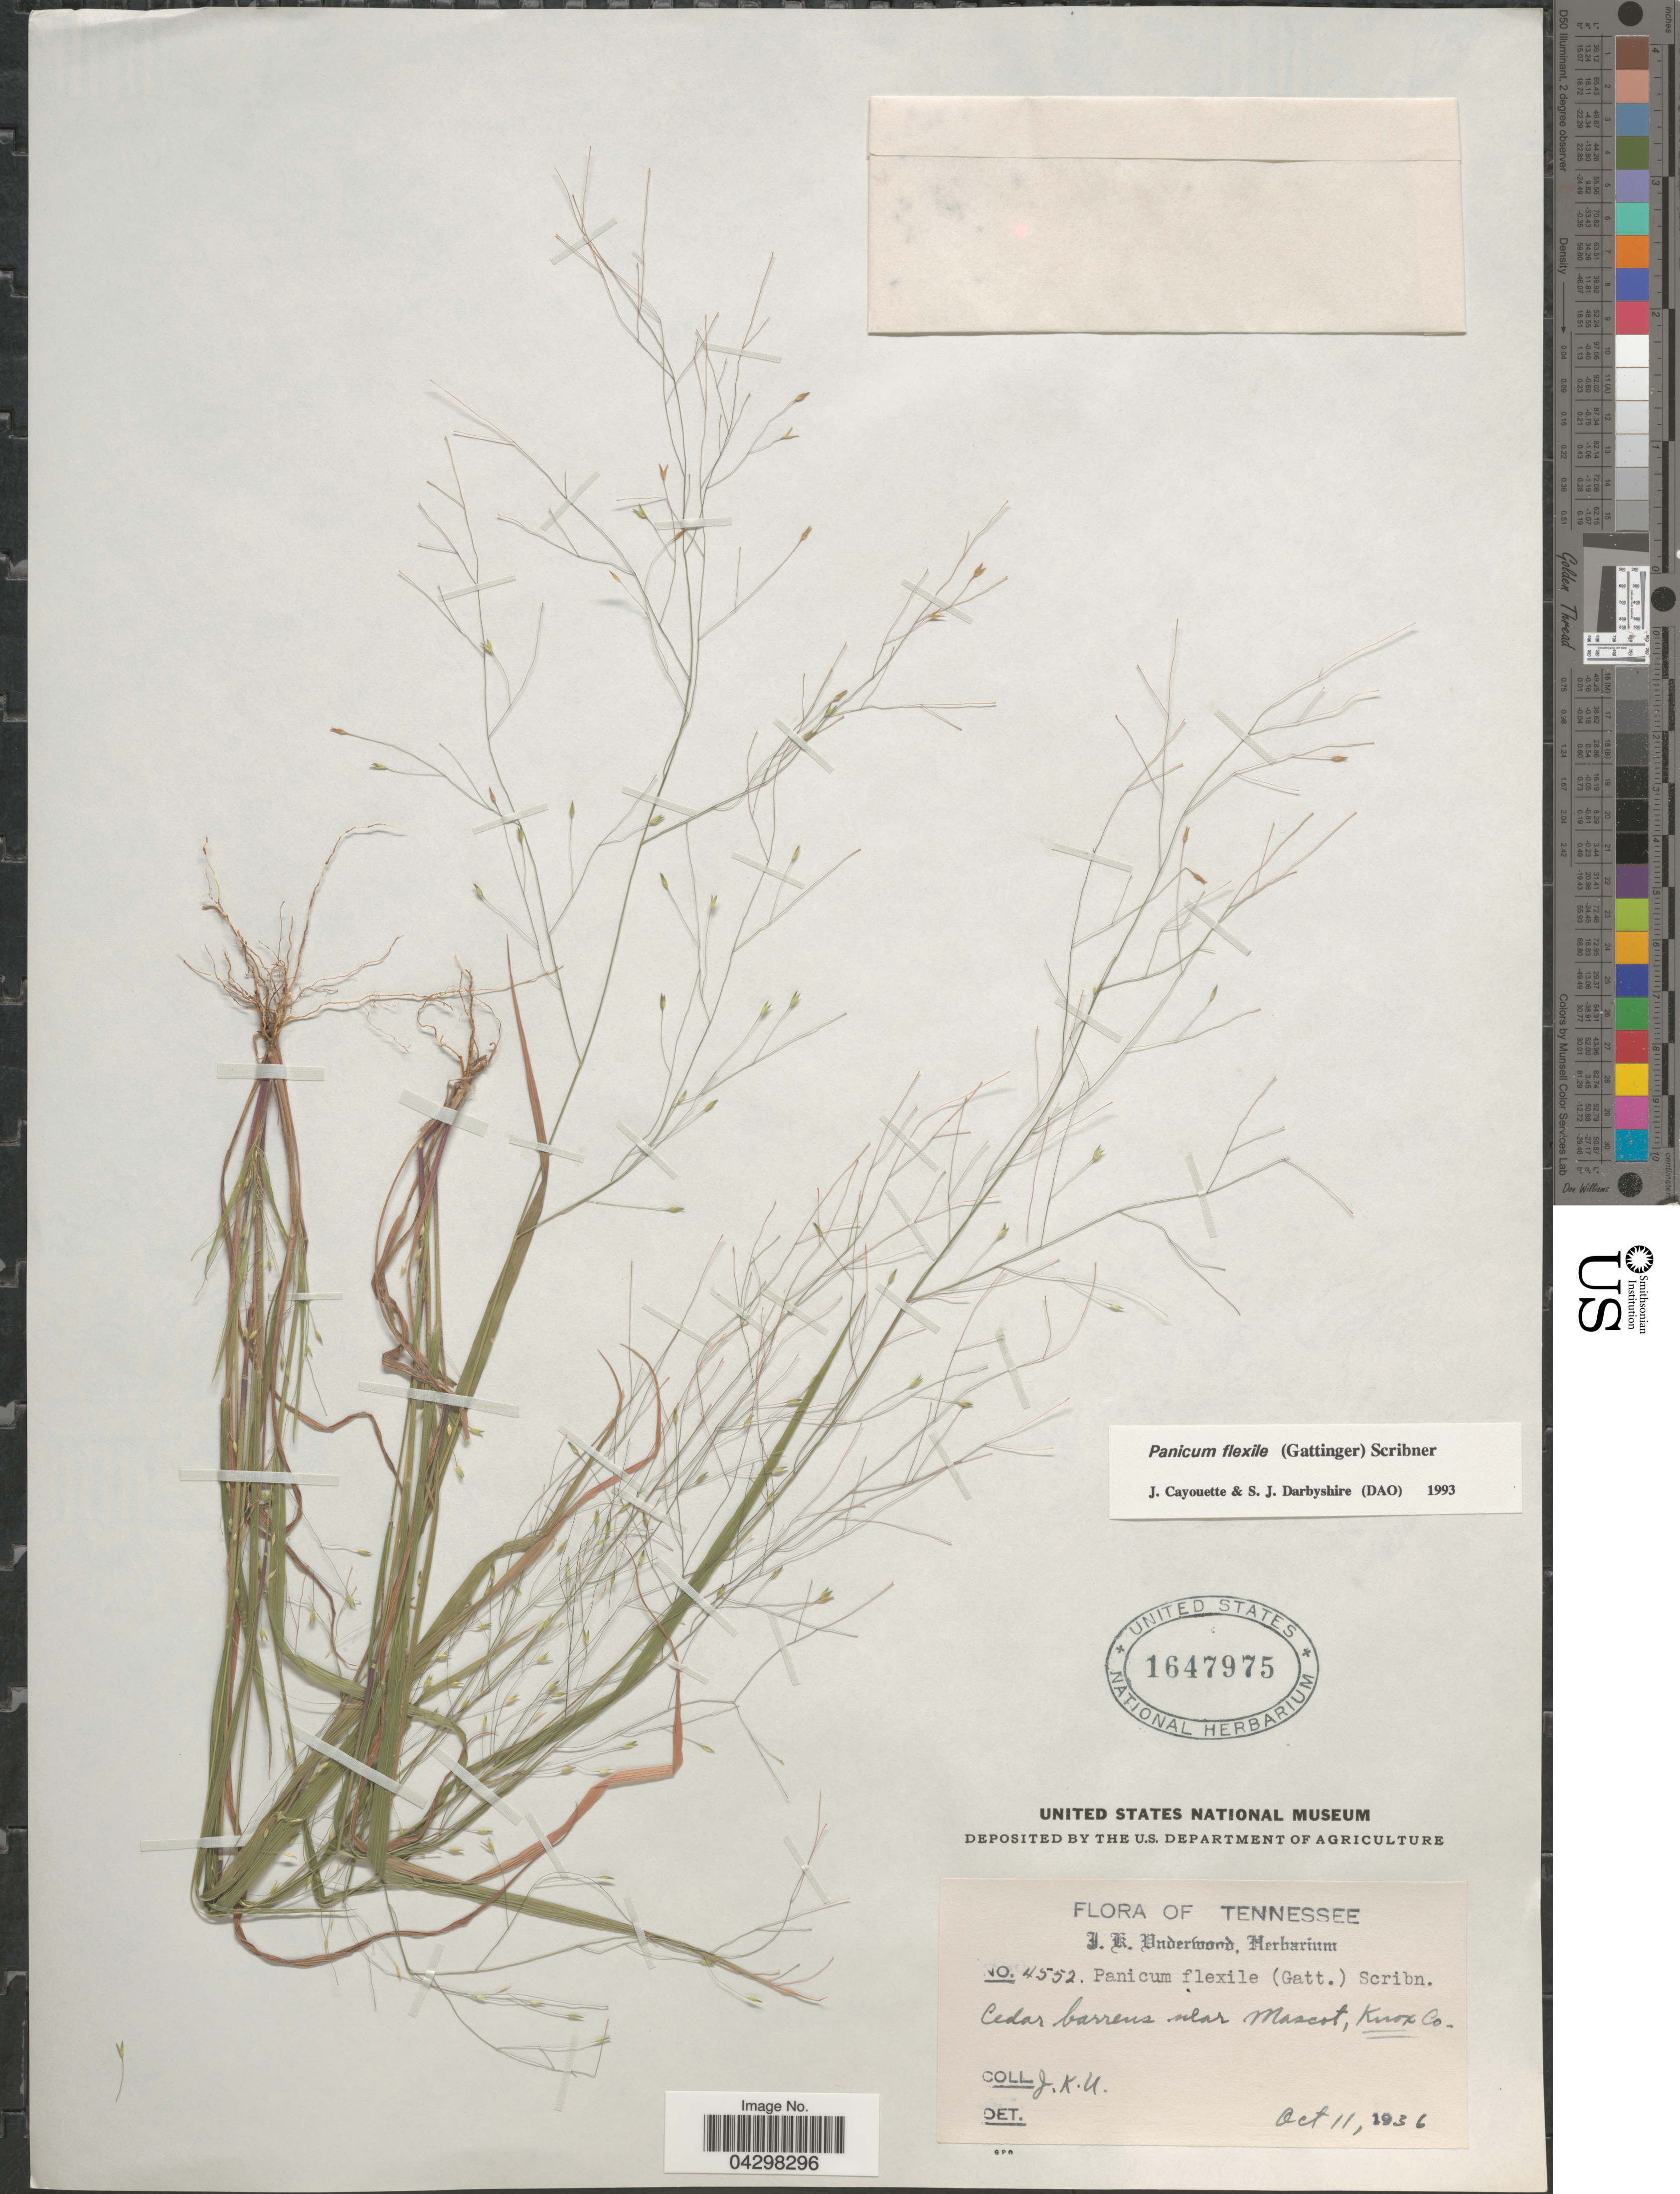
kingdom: Plantae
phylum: Tracheophyta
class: Liliopsida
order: Poales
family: Poaceae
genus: Panicum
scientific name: Panicum flexile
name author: (Gatt.) Scribn.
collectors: J. K. Underwood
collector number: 4552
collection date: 1936-10-11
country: United States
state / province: Tennessee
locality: Cedar barrens near Mascot, Knox Co.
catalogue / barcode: US 1647975